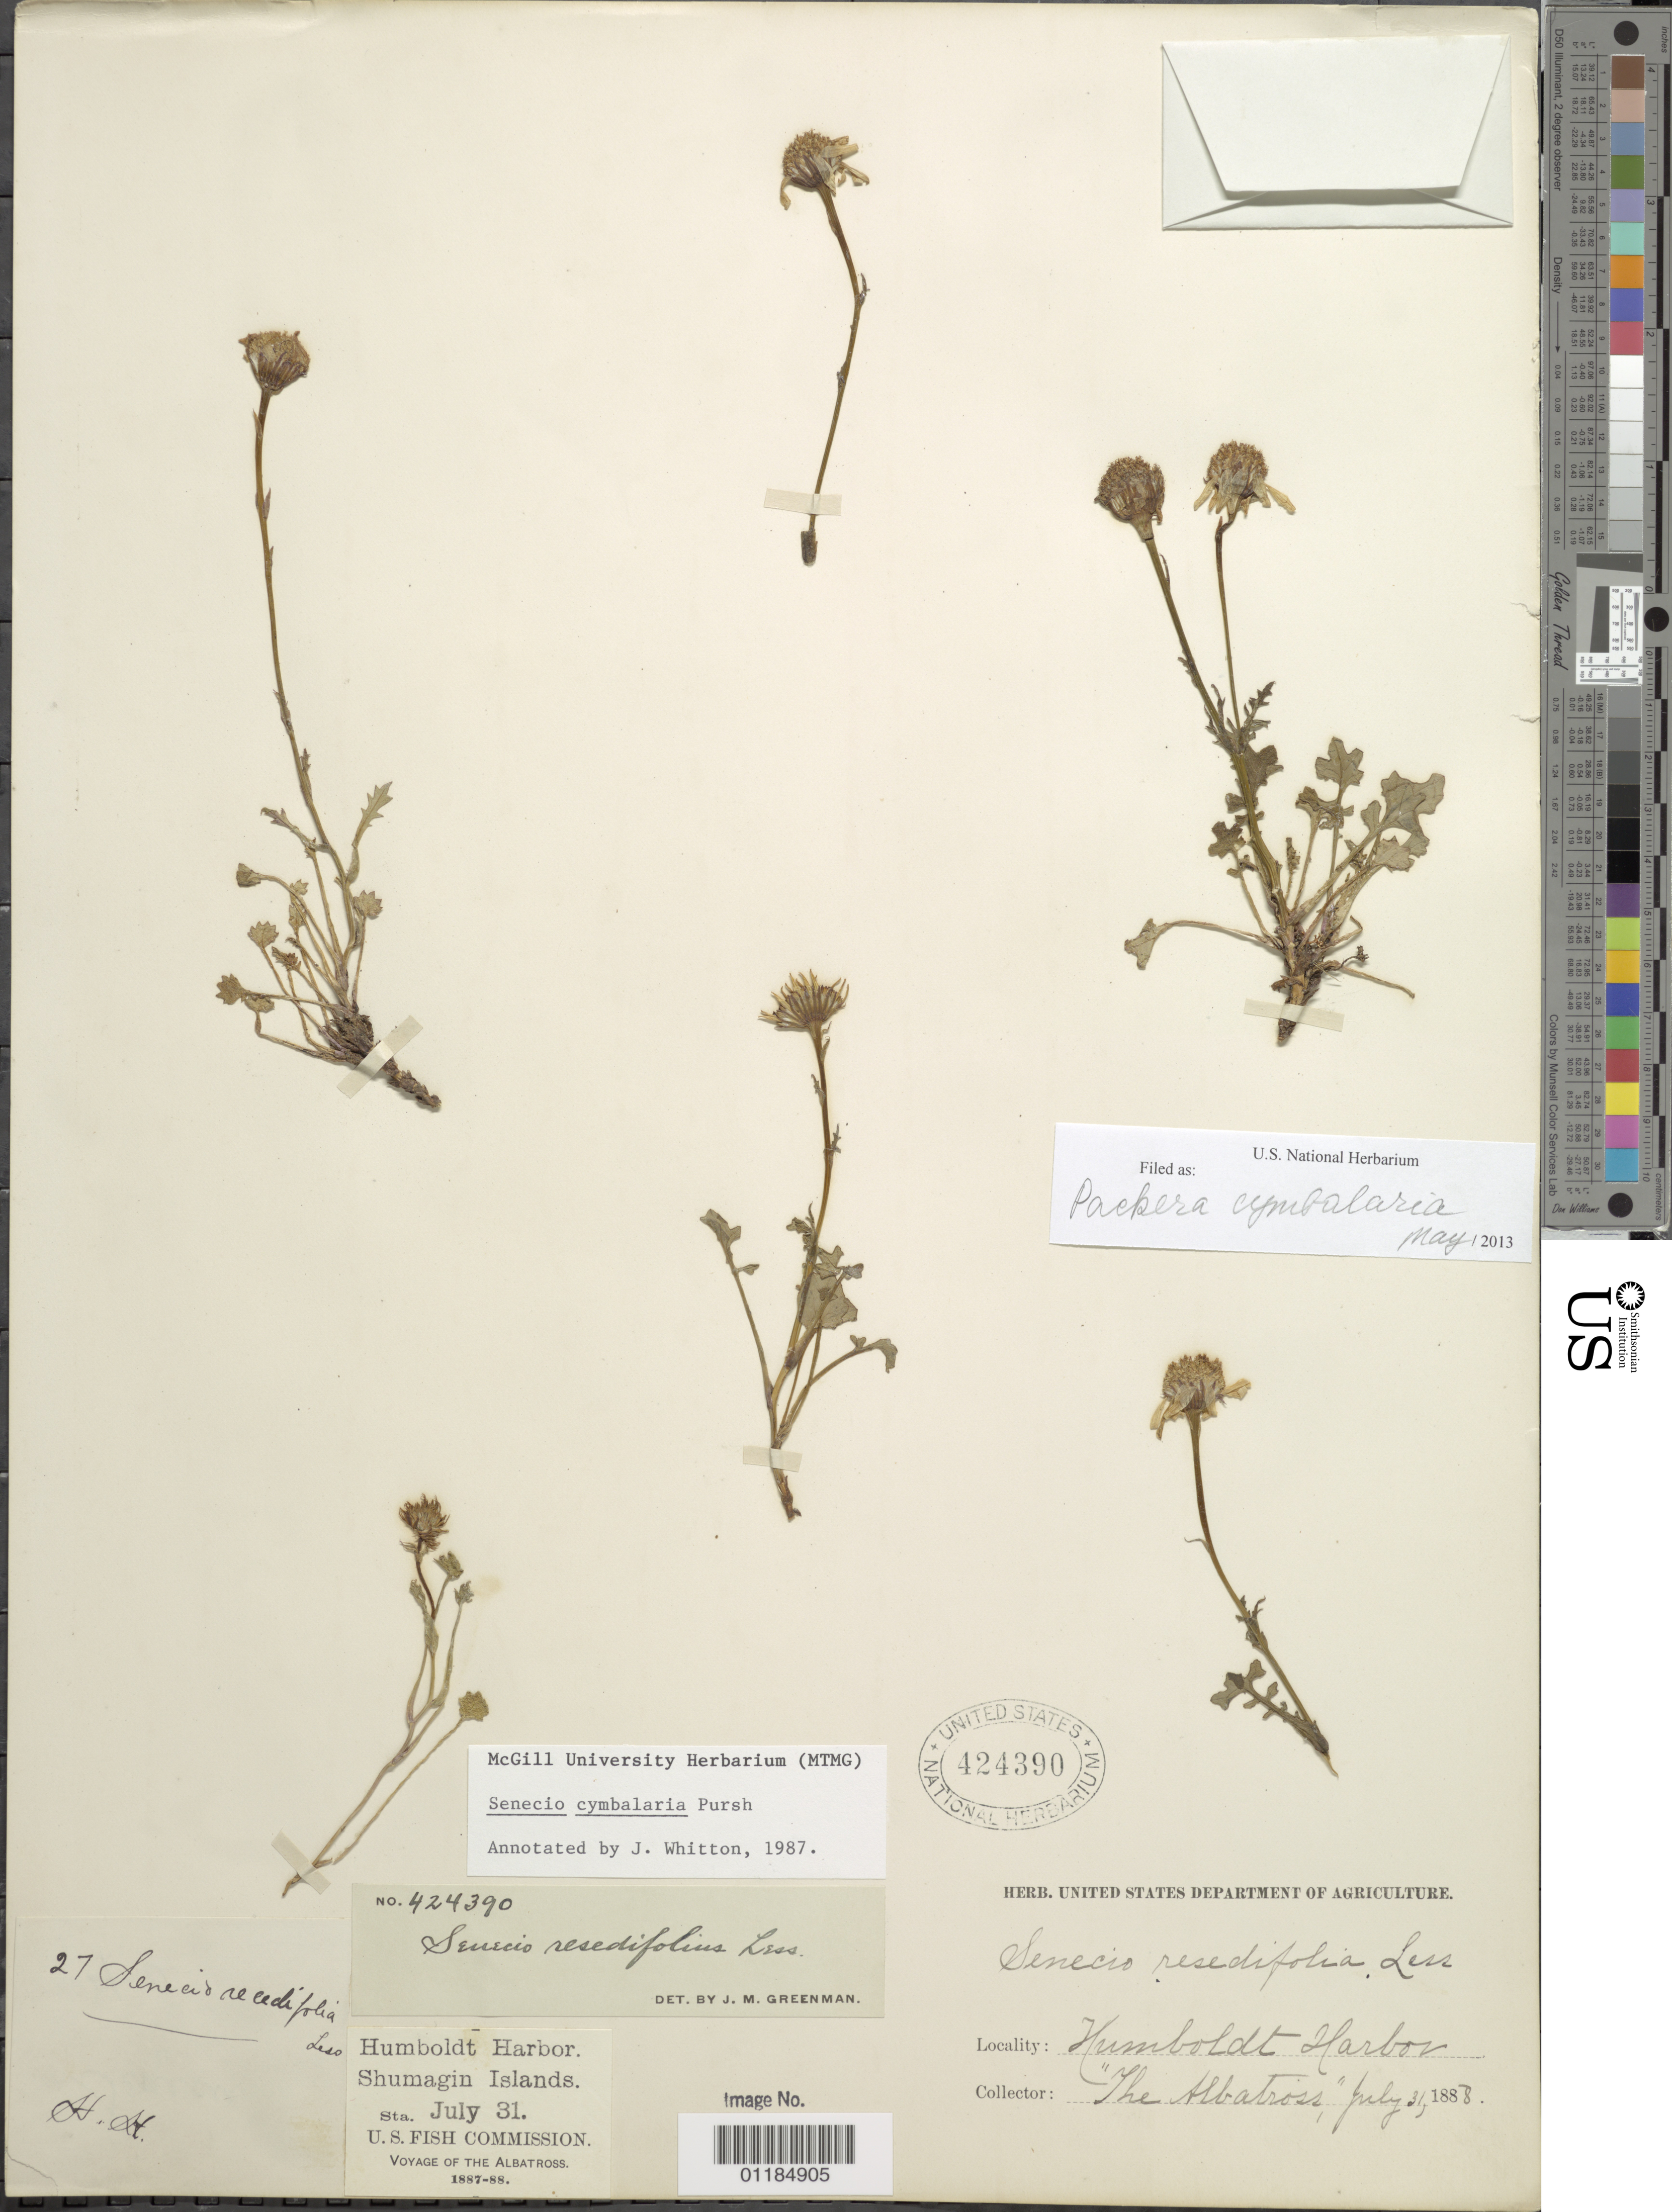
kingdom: Plantae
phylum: Tracheophyta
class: Magnoliopsida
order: Asterales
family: Asteraceae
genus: Packera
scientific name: Packera cymbalaria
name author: (Pursh) W.A. Weber & Á. Löve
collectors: "The Albatross"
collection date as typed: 31 Jul 1888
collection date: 1888-07-31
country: United States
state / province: Alaska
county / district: Aleutians East Borough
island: Popof Island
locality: Humboldt harbor, shumagin is. [Shumagin Is.]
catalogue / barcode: US 424390